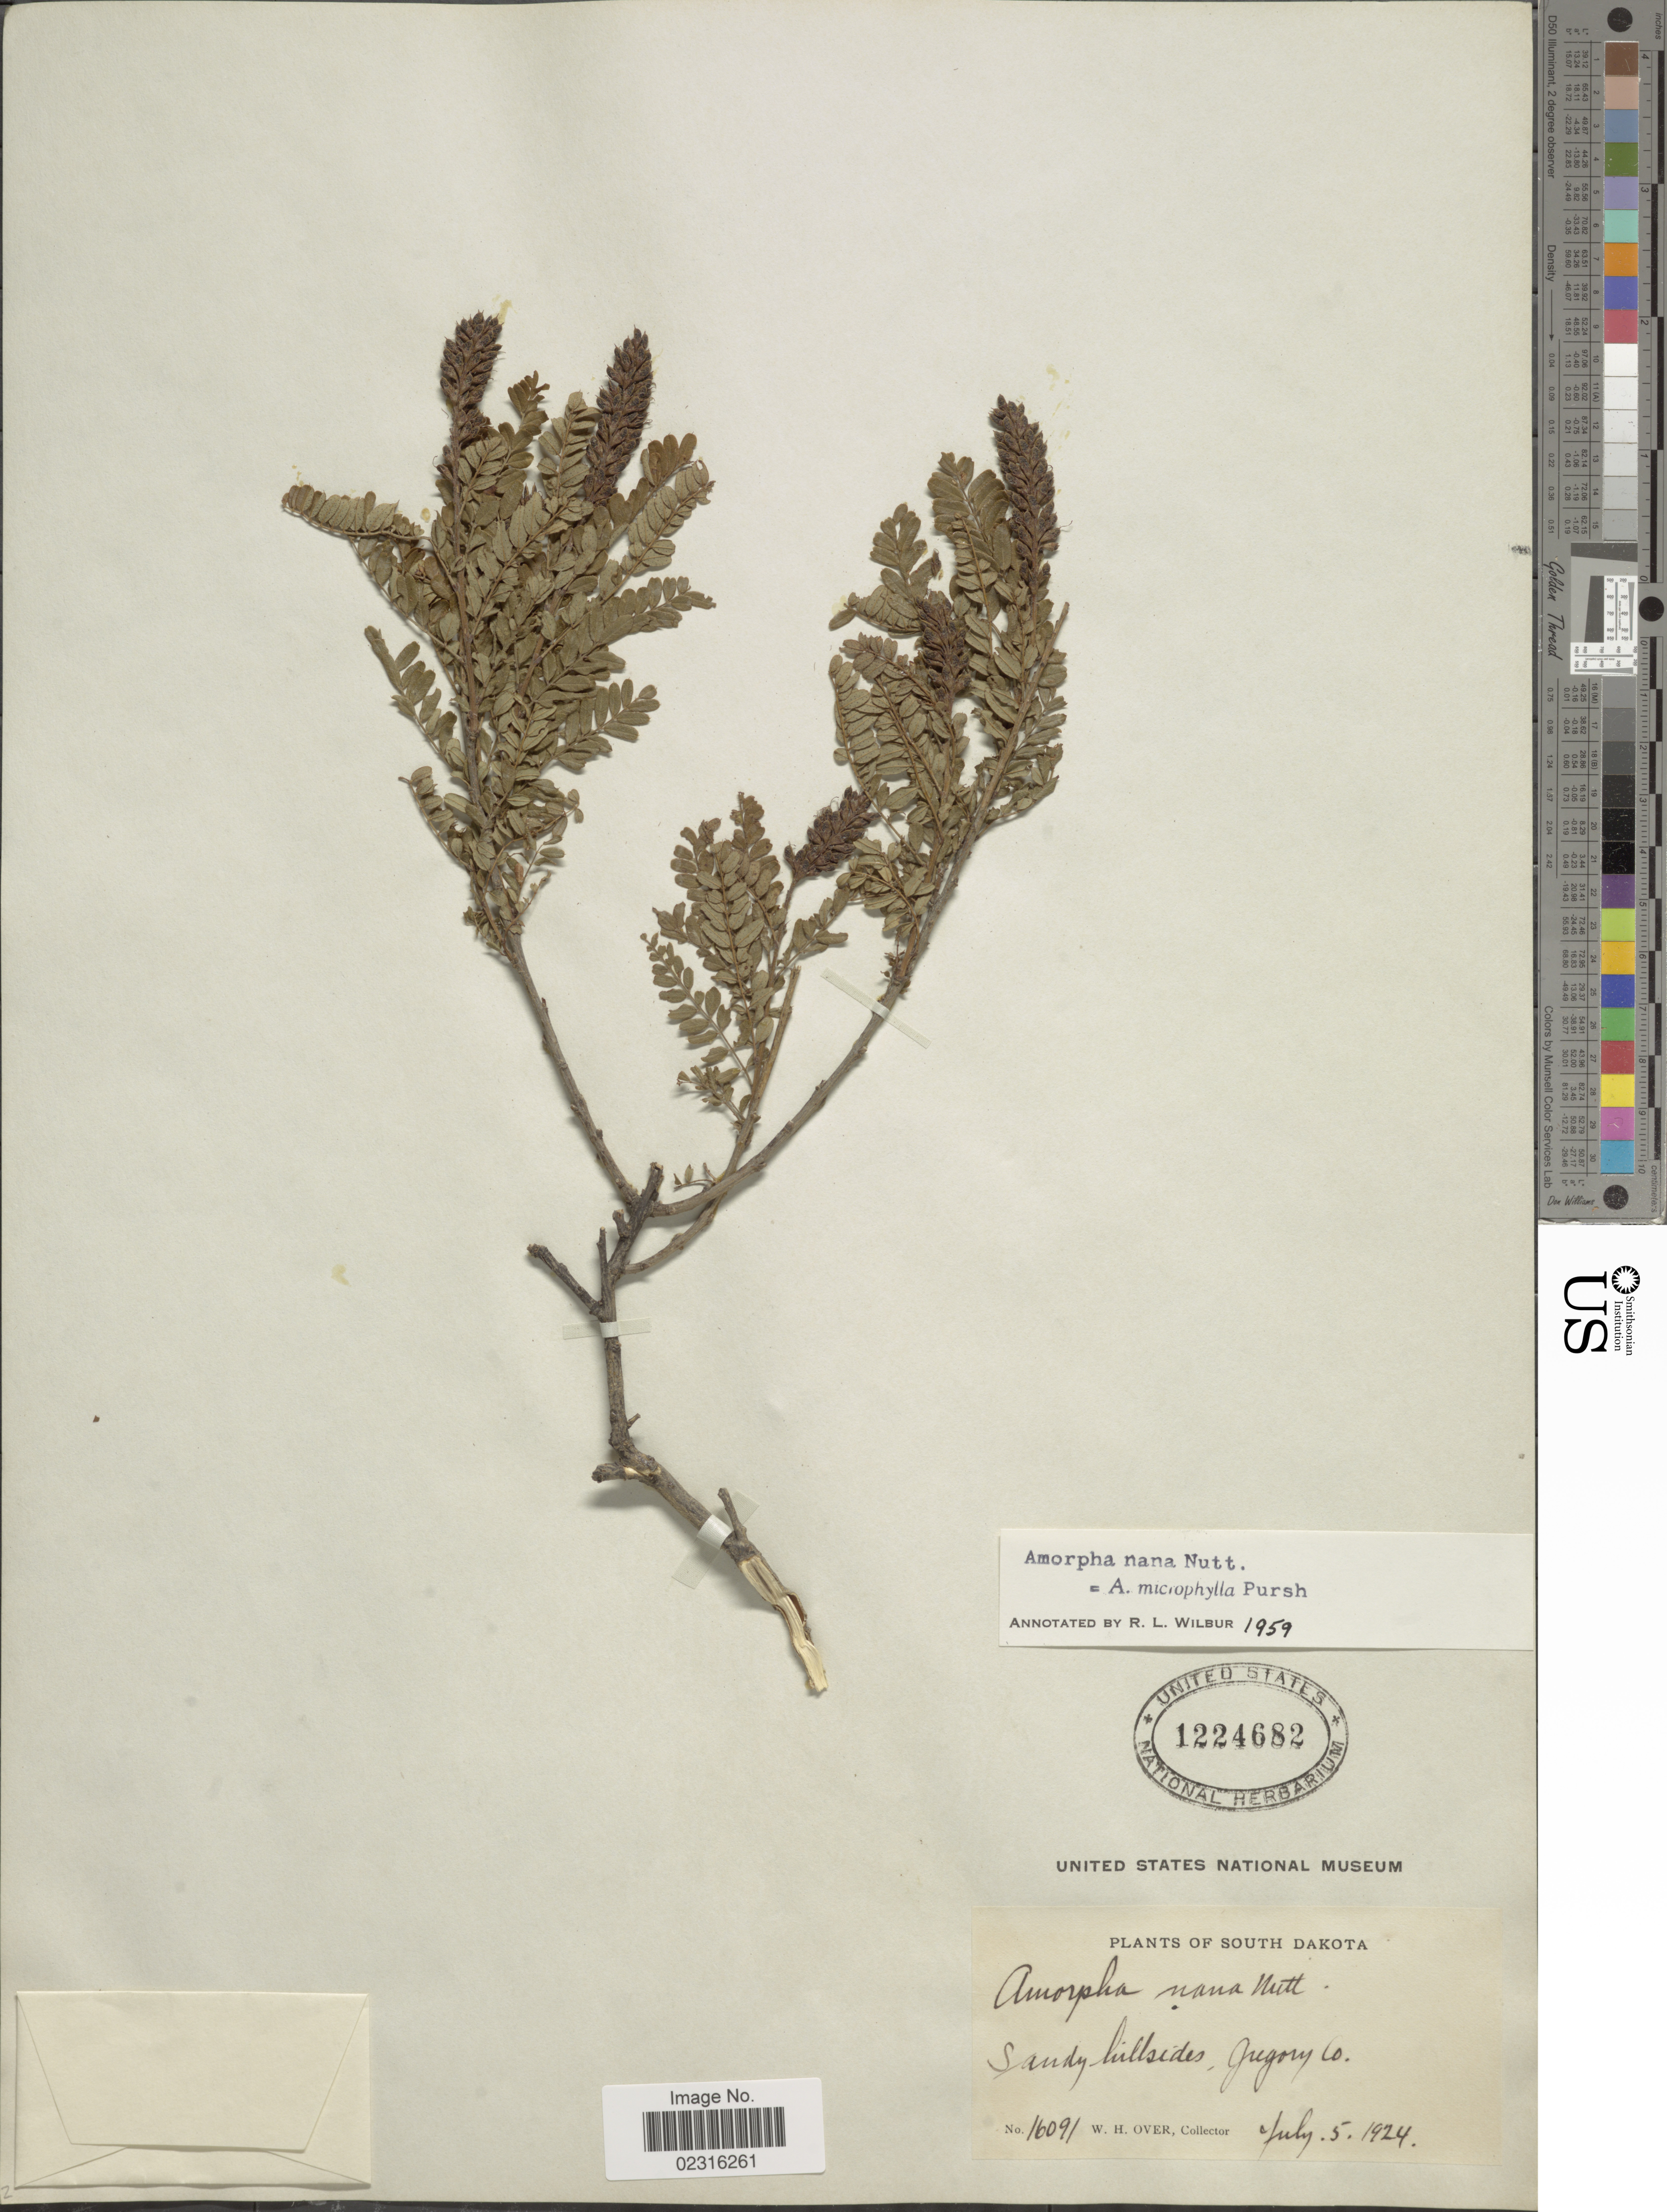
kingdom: Plantae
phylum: Tracheophyta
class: Magnoliopsida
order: Fabales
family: Fabaceae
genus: Amorpha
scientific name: Amorpha nana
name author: C. Fraser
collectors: W. Over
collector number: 16091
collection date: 1924-07-05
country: United States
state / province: South Dakota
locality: Sandy hillsides, Gregory Co.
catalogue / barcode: US 1224682